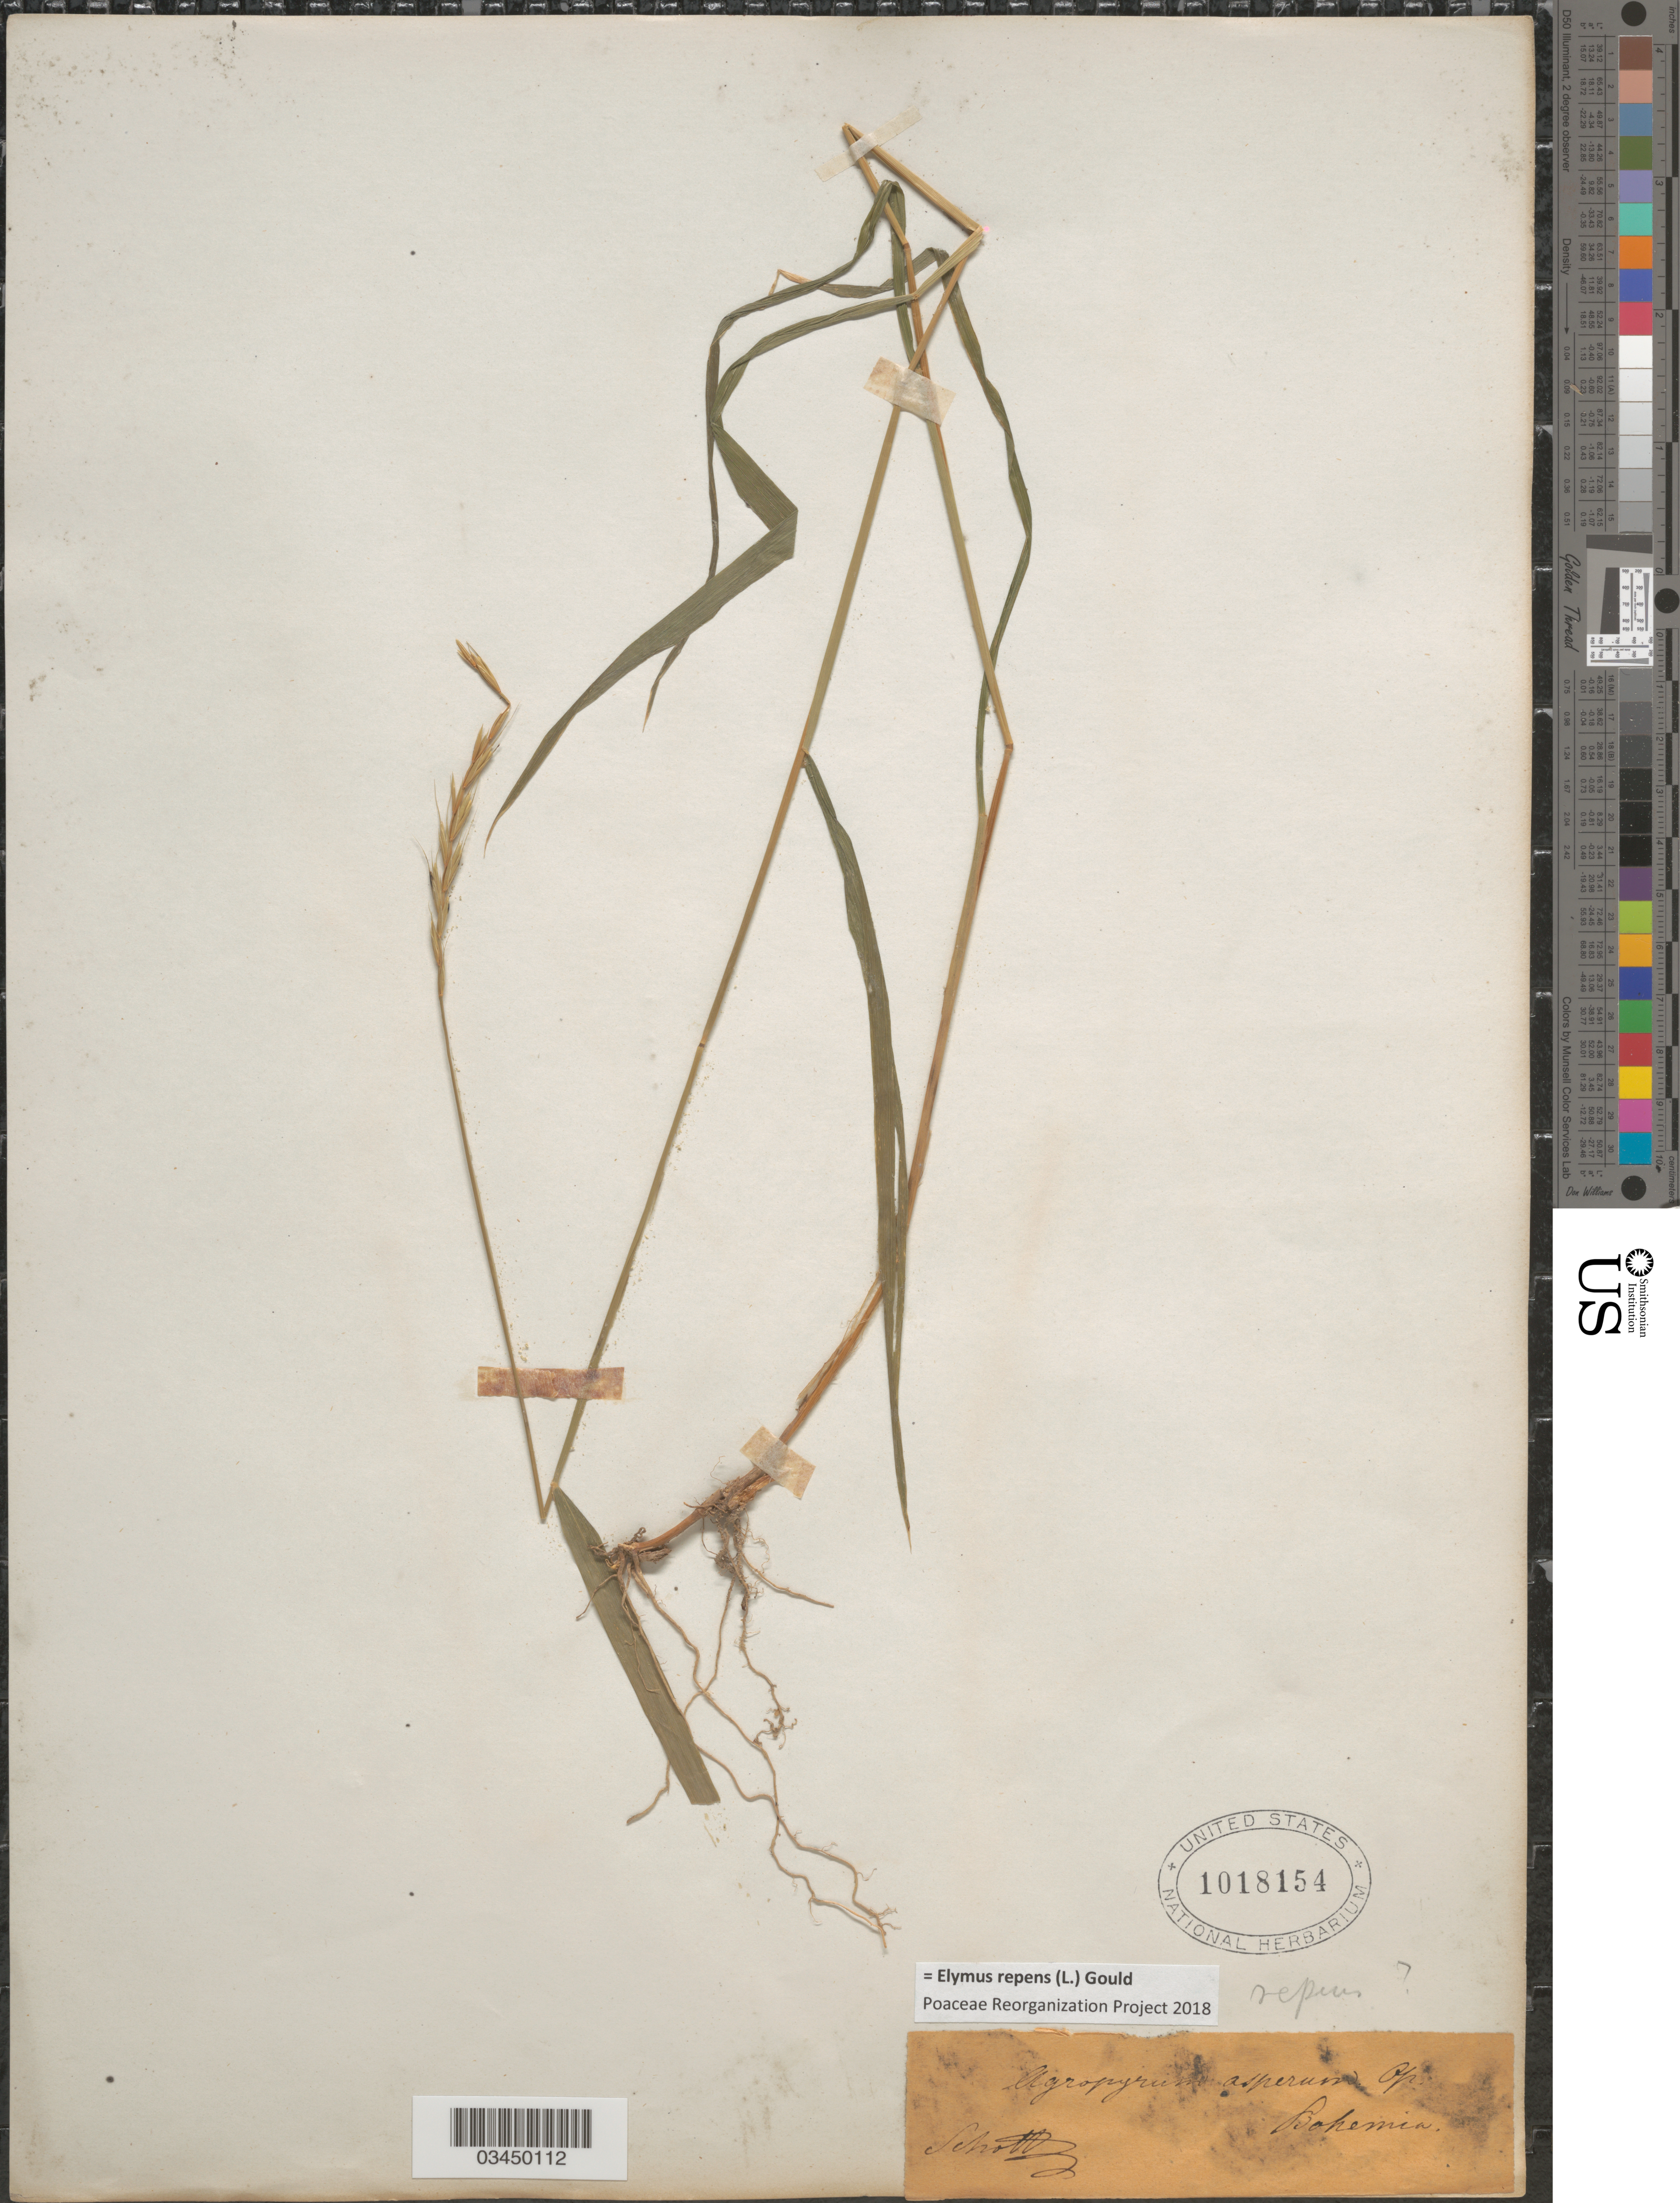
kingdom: Plantae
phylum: Tracheophyta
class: Liliopsida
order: Poales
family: Poaceae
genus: Elymus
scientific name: Elymus repens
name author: (L.) Gould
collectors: -. Schottz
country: Czechia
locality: Bohemia.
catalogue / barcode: US 1018154